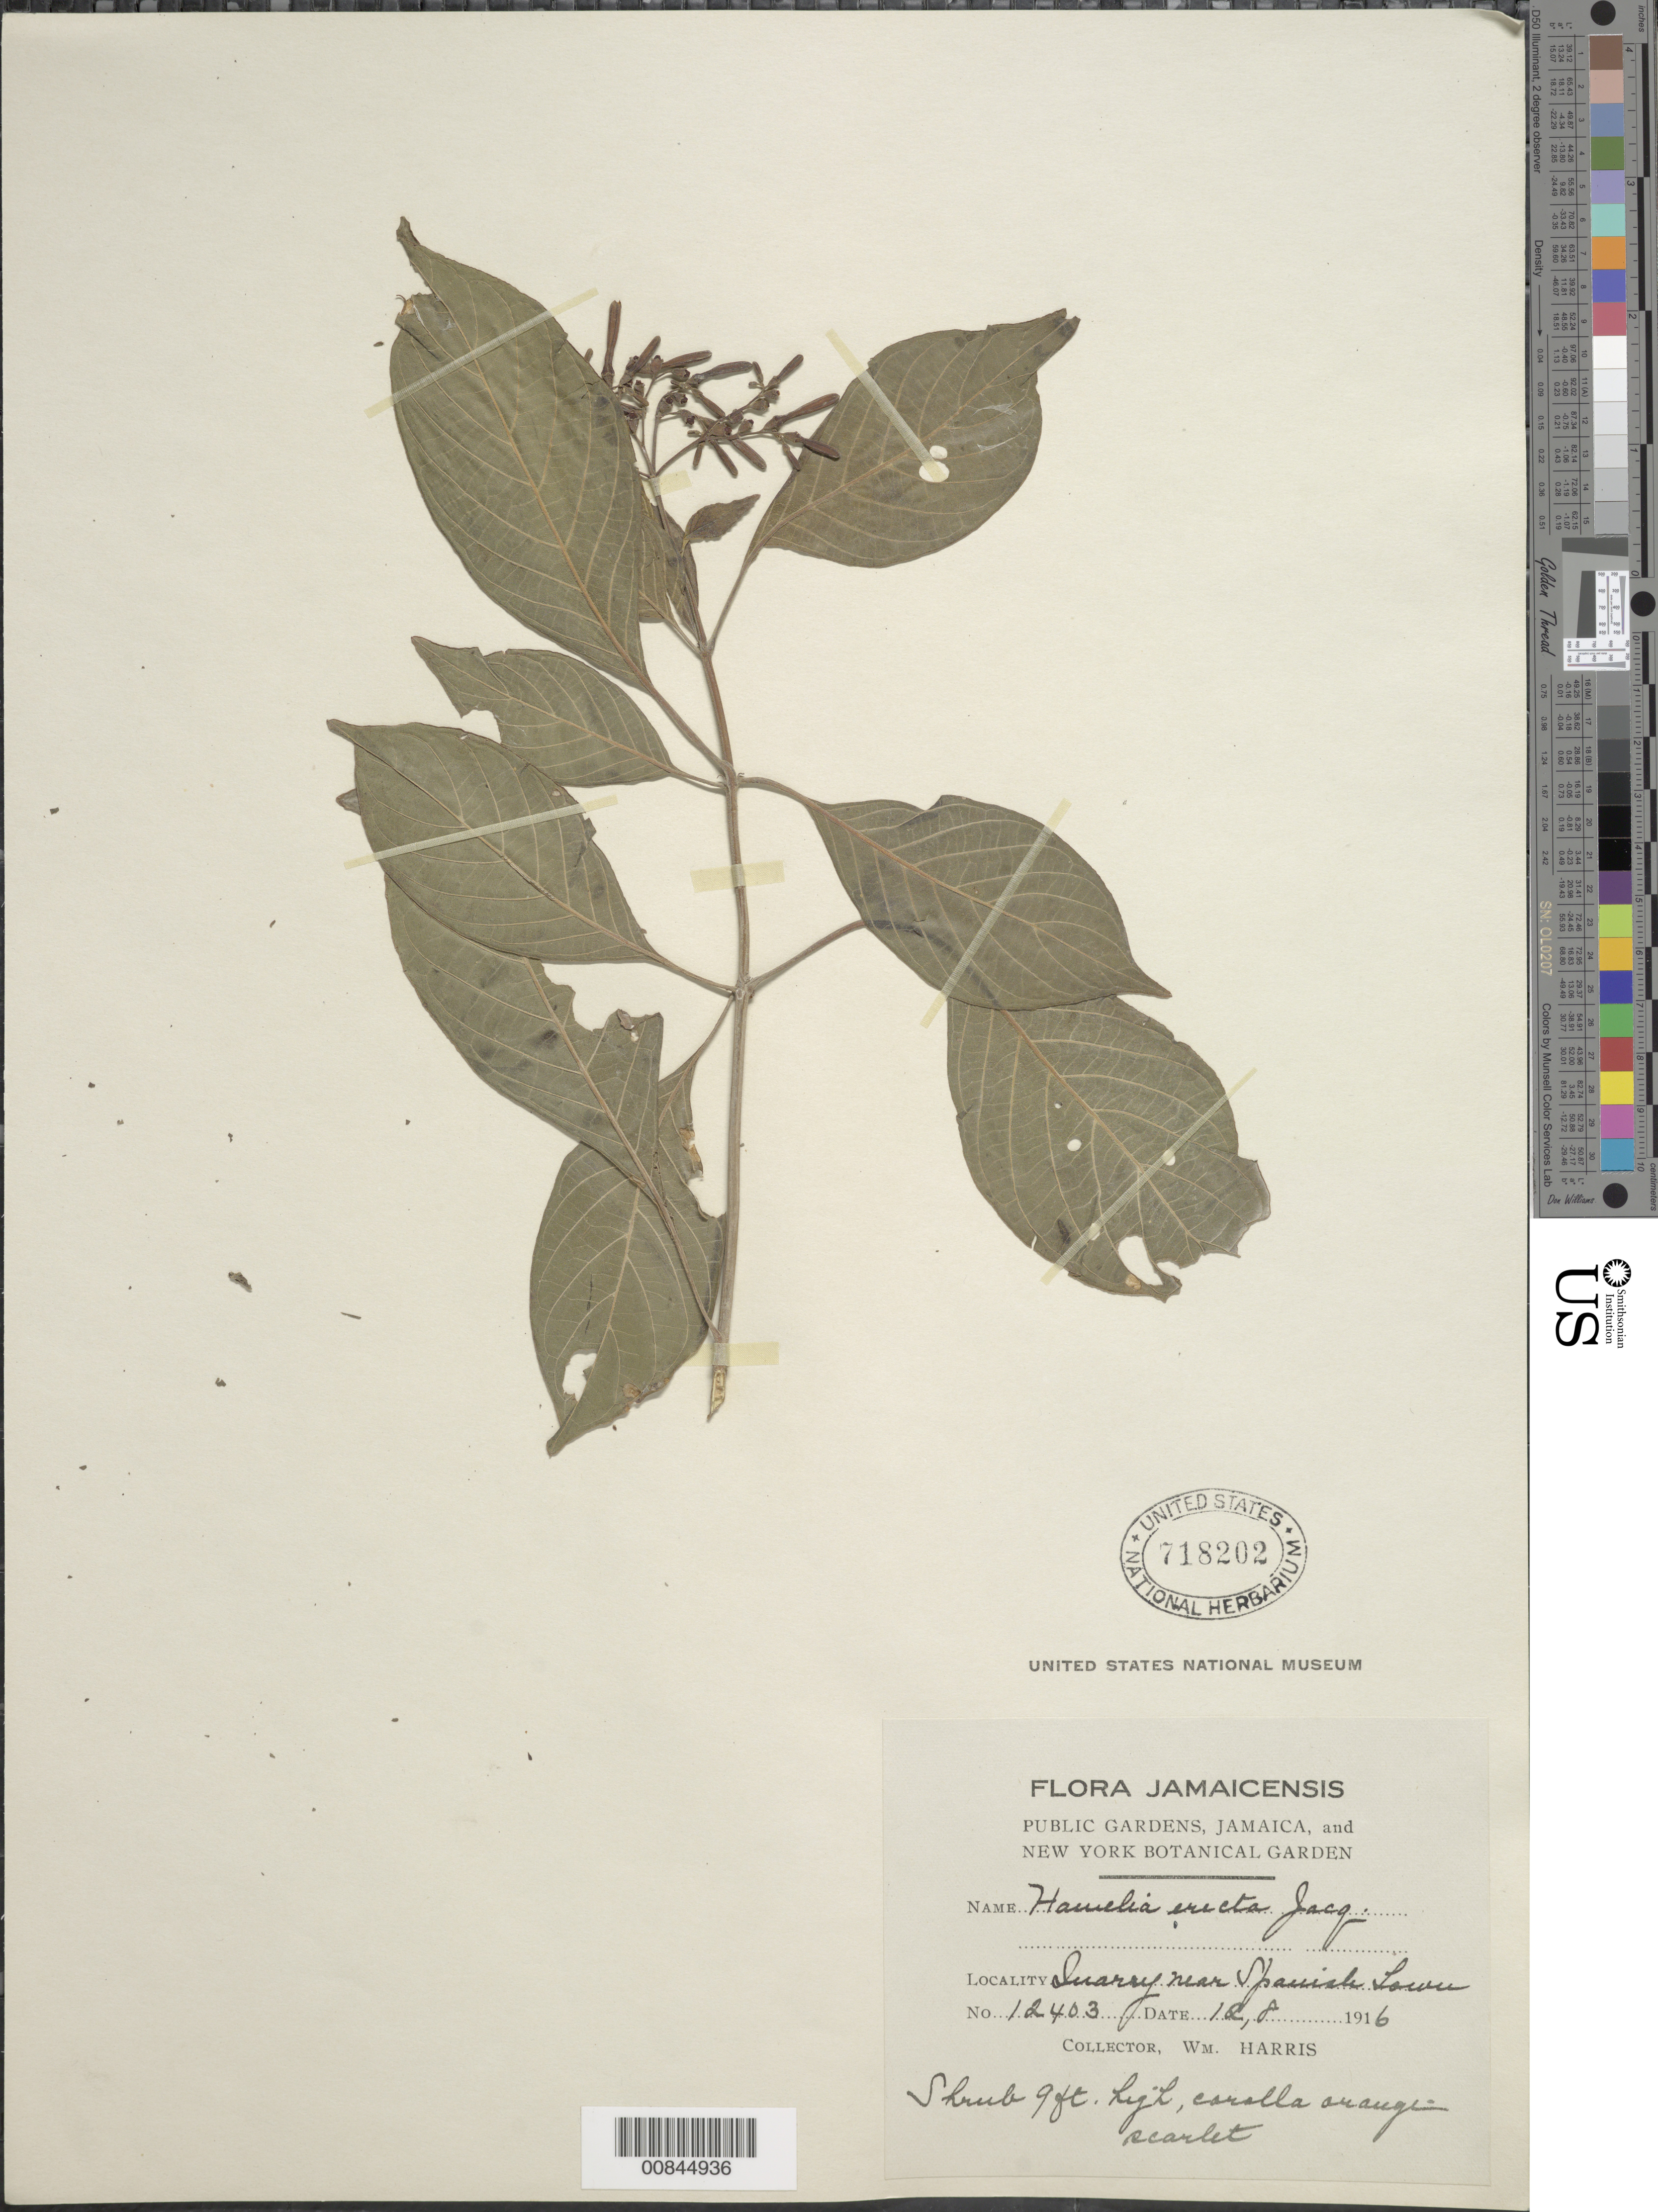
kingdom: Plantae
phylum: Tracheophyta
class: Magnoliopsida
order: Gentianales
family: Rubiaceae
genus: Hamelia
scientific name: Hamelia patens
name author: Jacq.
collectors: W. H. Harris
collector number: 12403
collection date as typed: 12 Aug 1916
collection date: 1916-08-12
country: Jamaica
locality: Near Spanish Tower (sp?)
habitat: Quarry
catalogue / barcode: US 718202